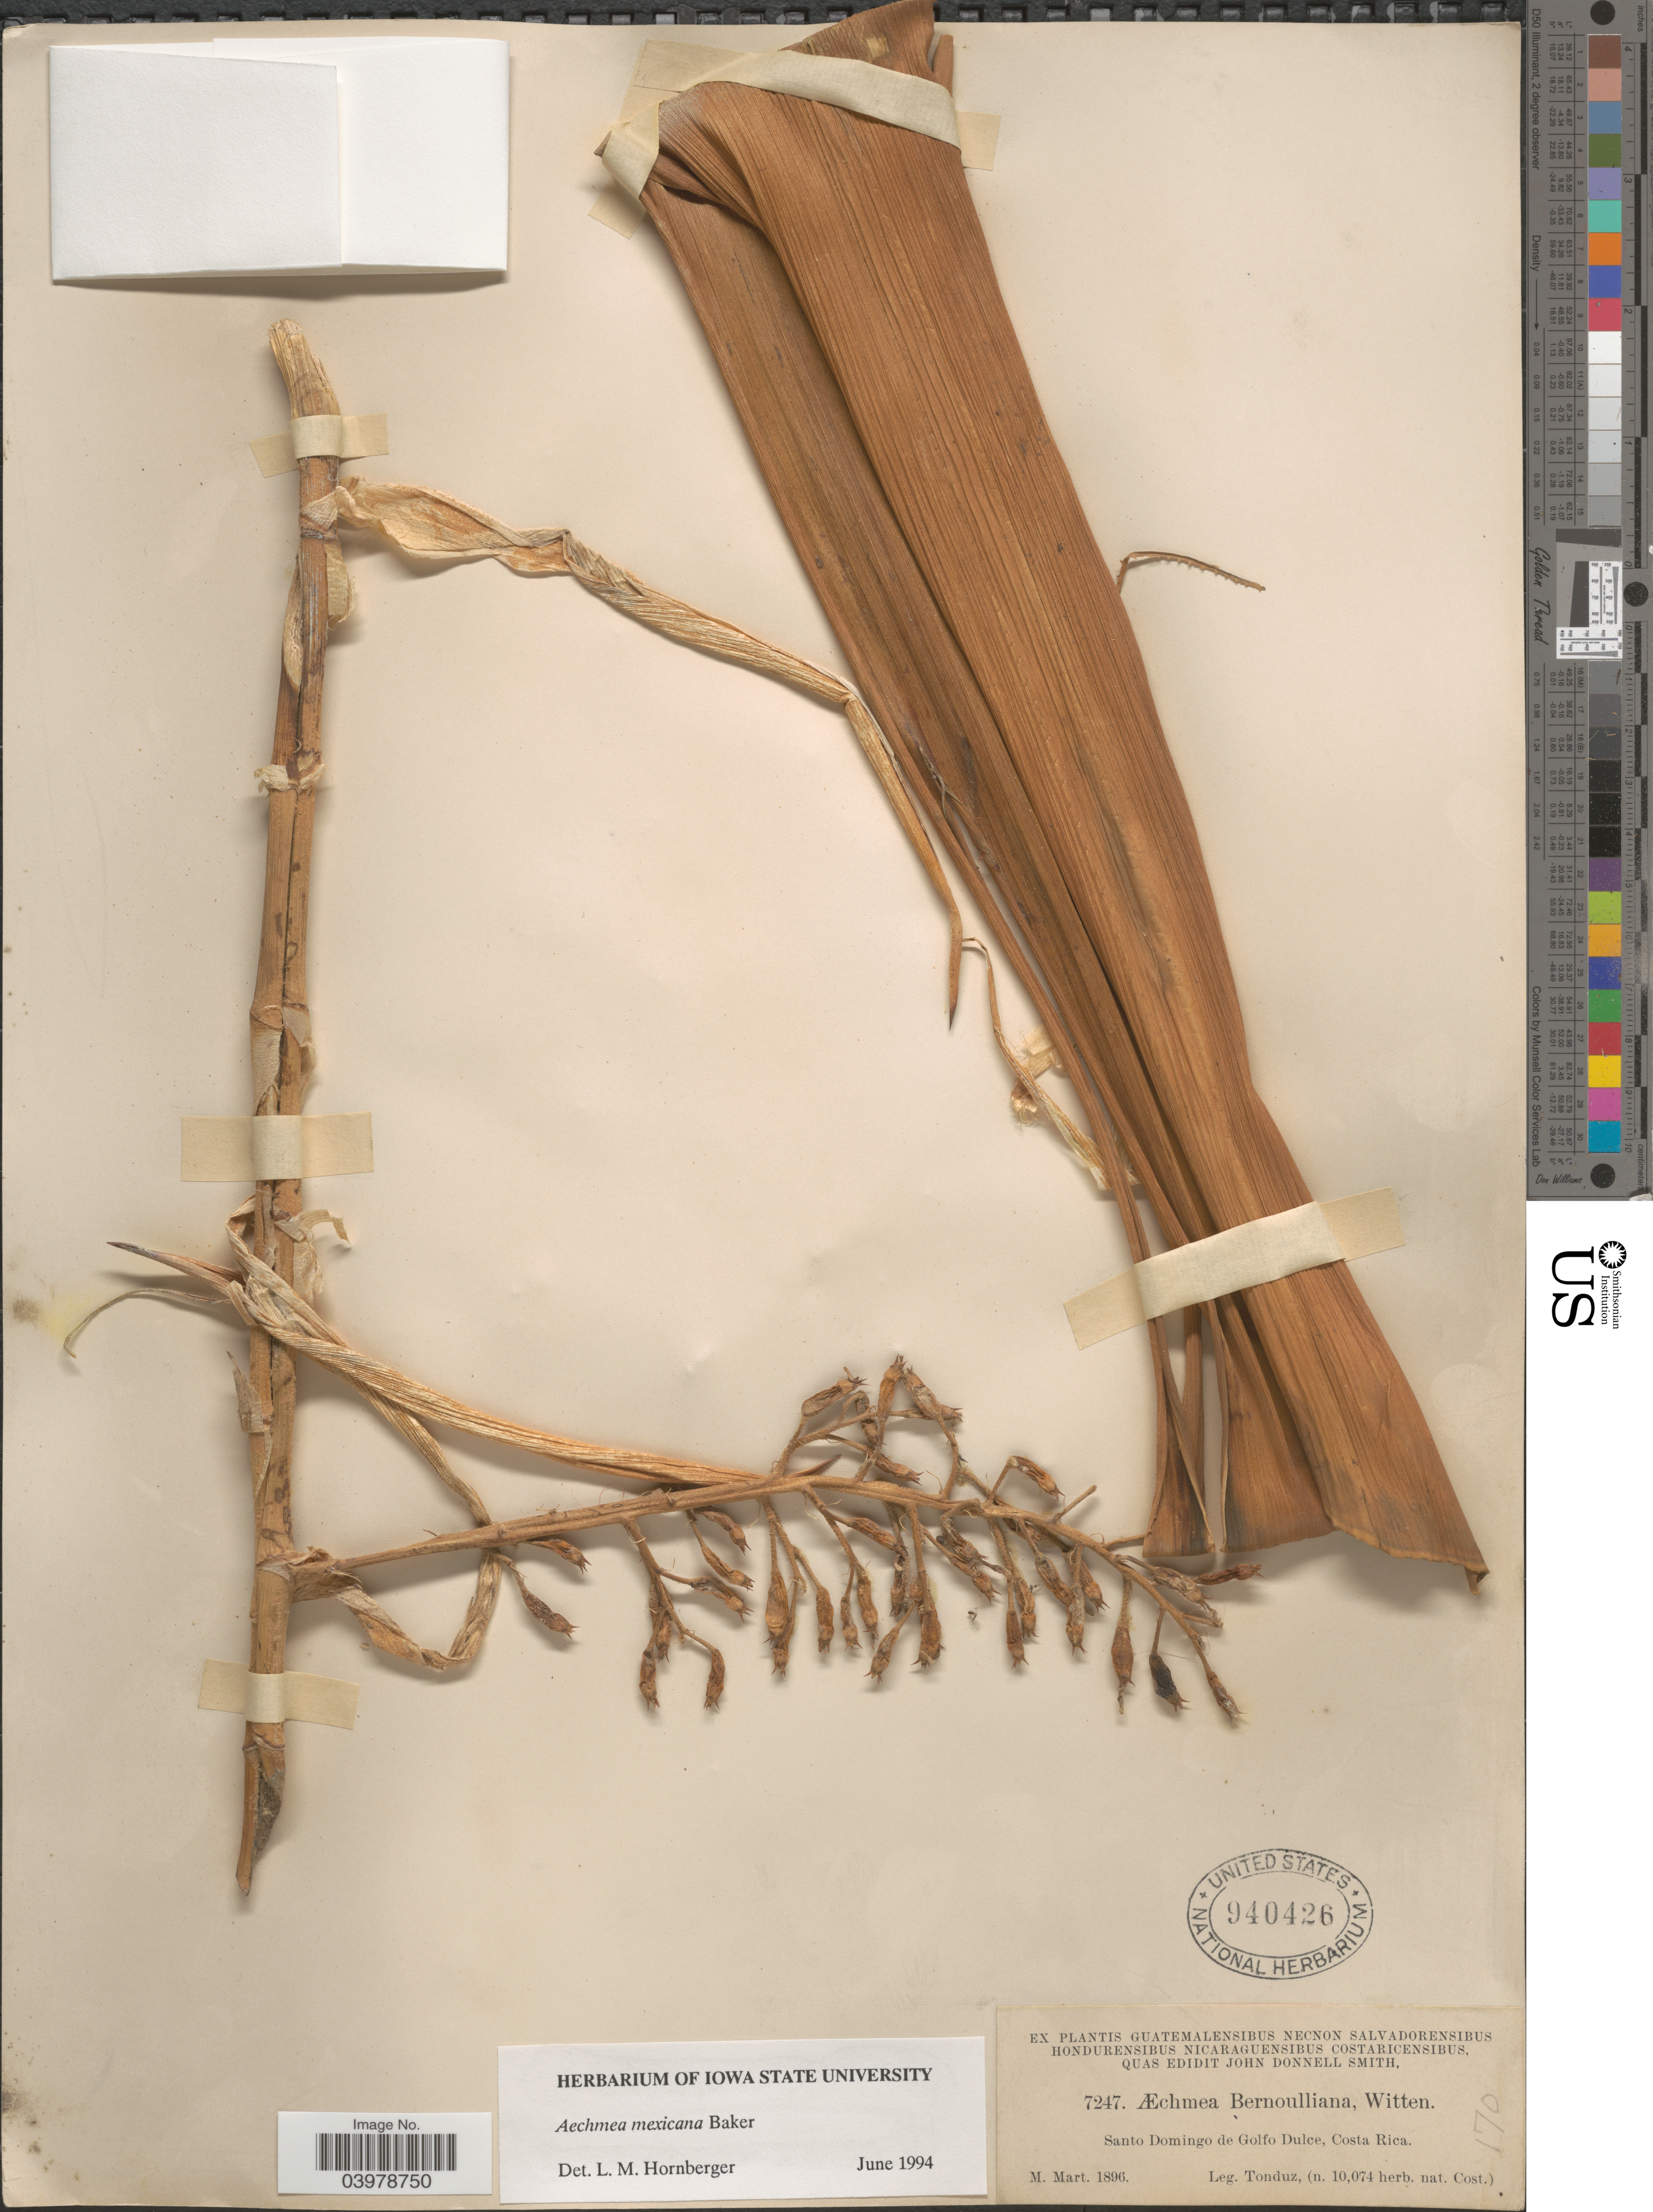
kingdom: Plantae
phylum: Tracheophyta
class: Liliopsida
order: Poales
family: Bromeliaceae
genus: Aechmea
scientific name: Aechmea mexicana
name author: Baker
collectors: Tonduz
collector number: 7247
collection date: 1896-03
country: Costa Rica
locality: Santo Domingo de Golfo Dulce.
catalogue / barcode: US 940426